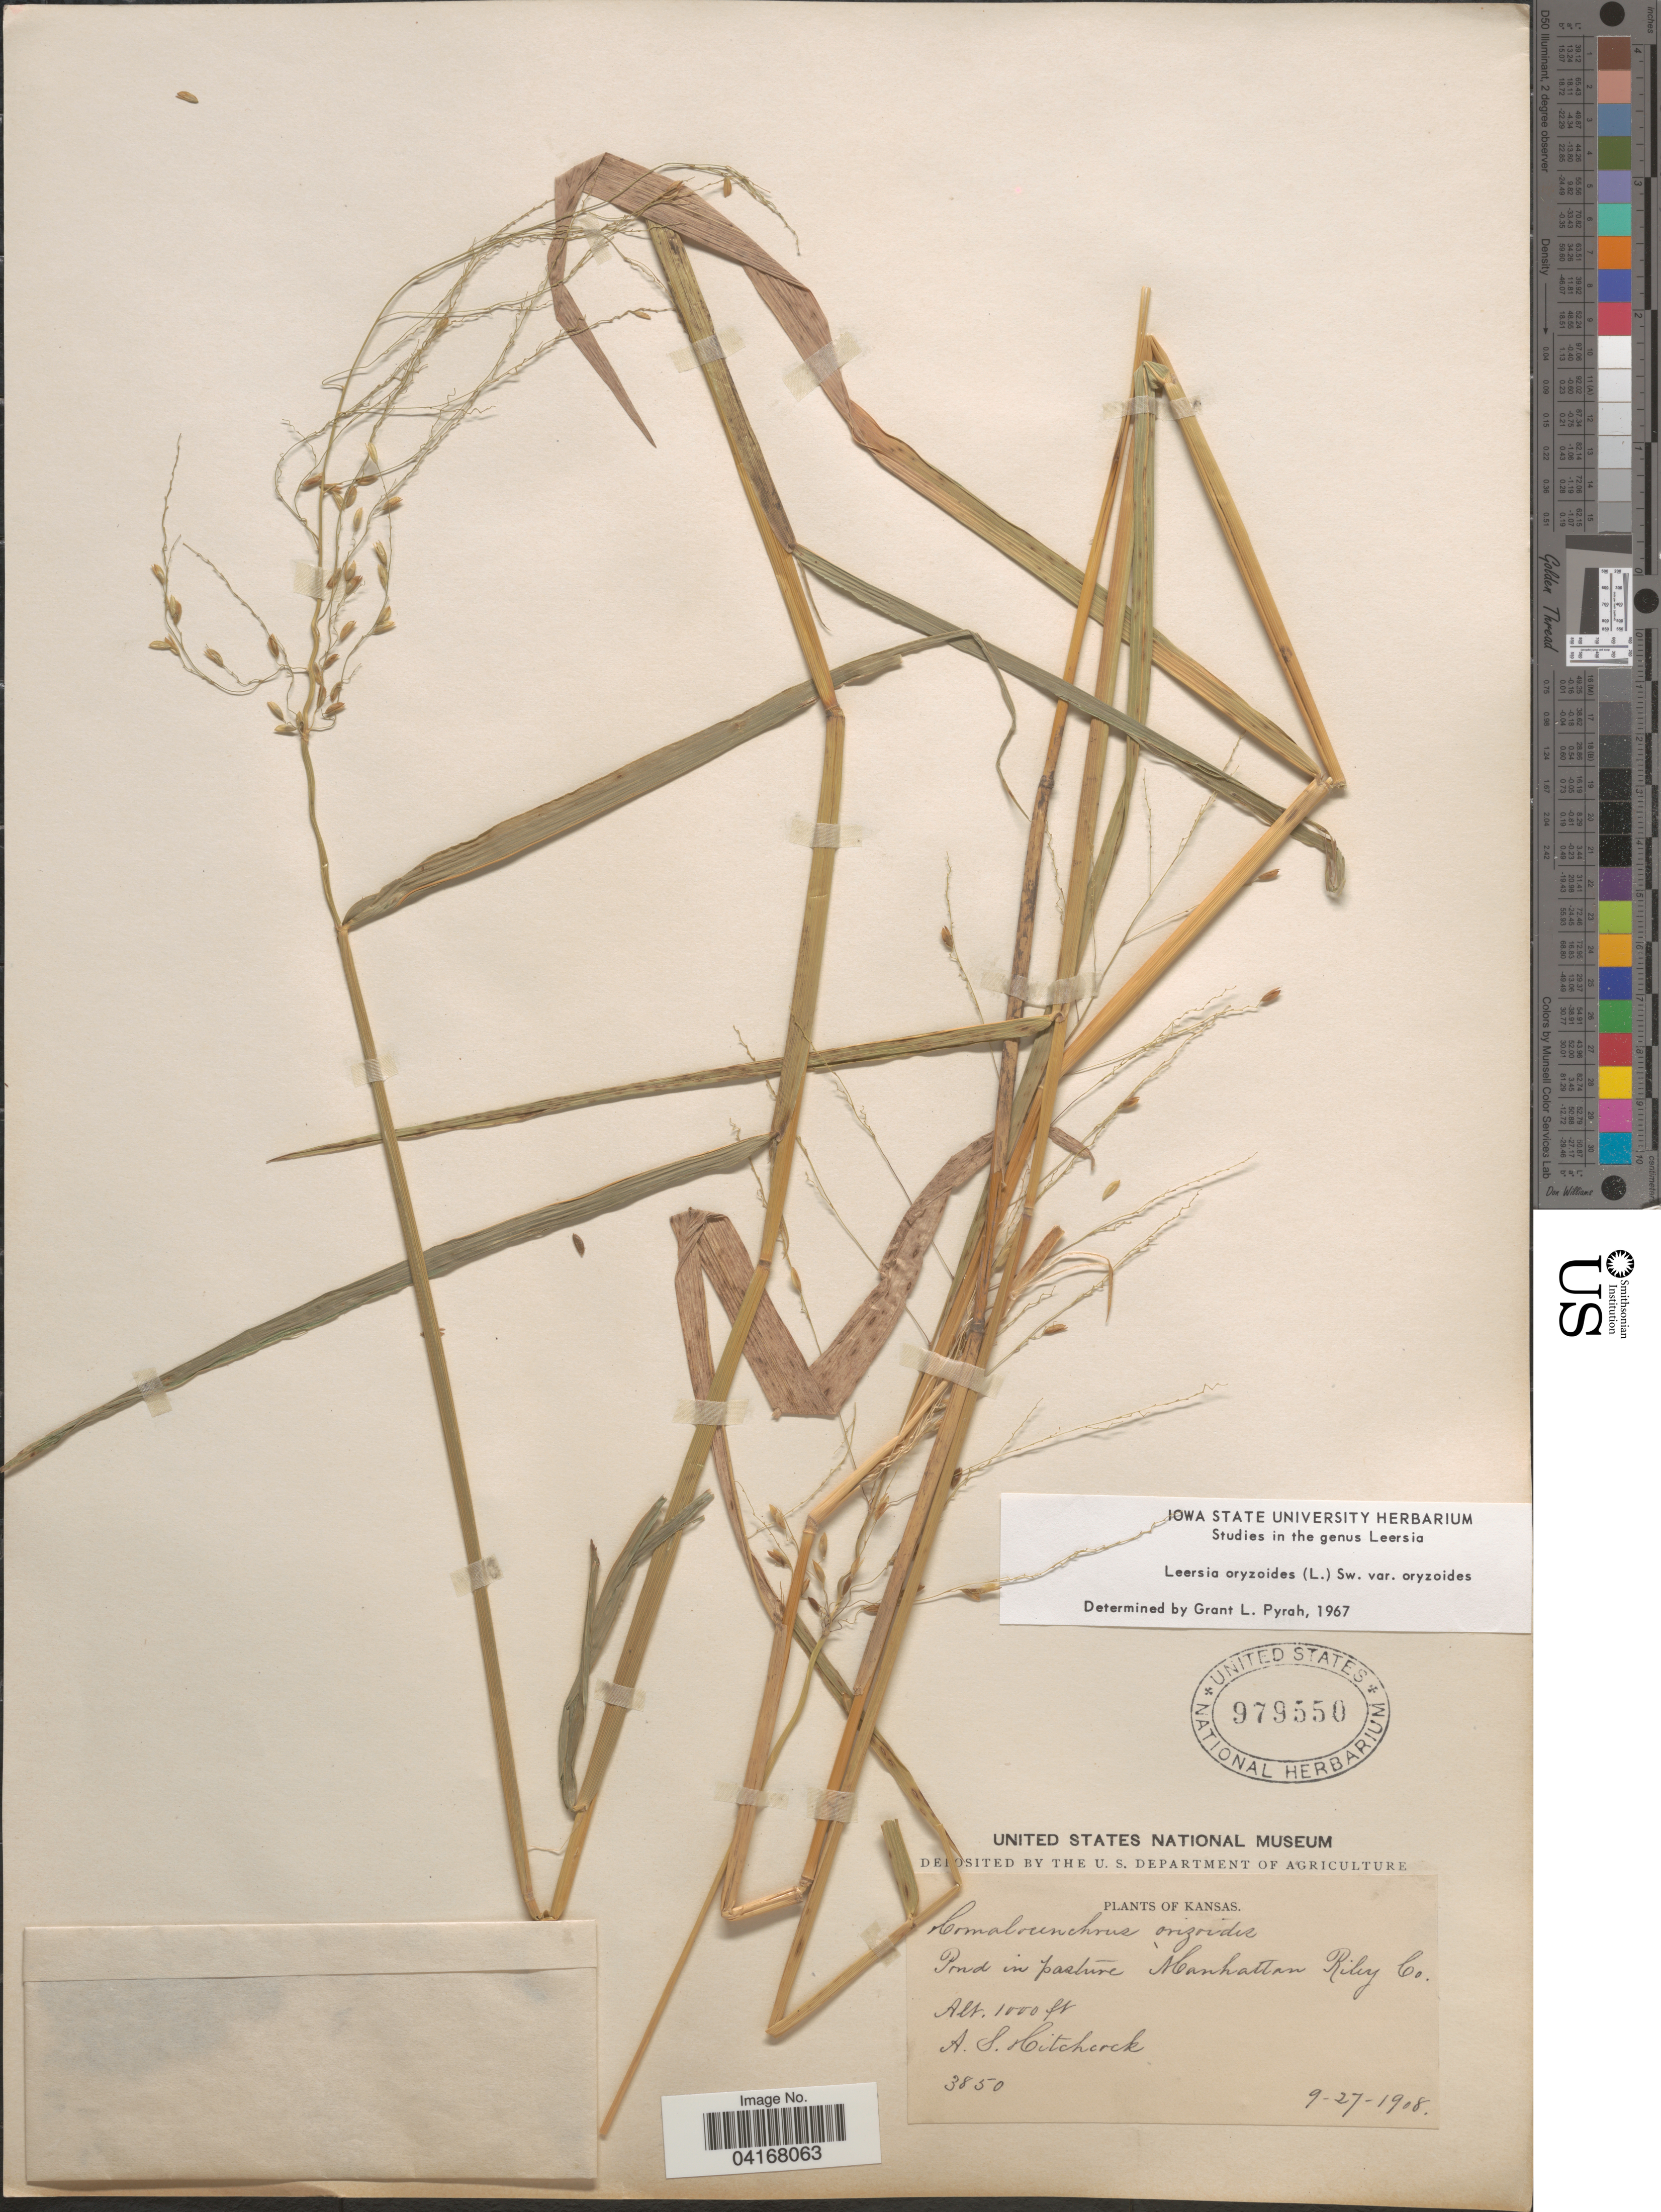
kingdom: Plantae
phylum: Tracheophyta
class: Liliopsida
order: Poales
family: Poaceae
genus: Leersia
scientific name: Leersia oryzoides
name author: (L.) Sw.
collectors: A. S. Hitchcock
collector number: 3850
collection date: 1908-09-27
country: United States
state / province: Kansas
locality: Pond in pasture Manhattan Riley Co.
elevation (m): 305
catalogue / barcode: US 979550